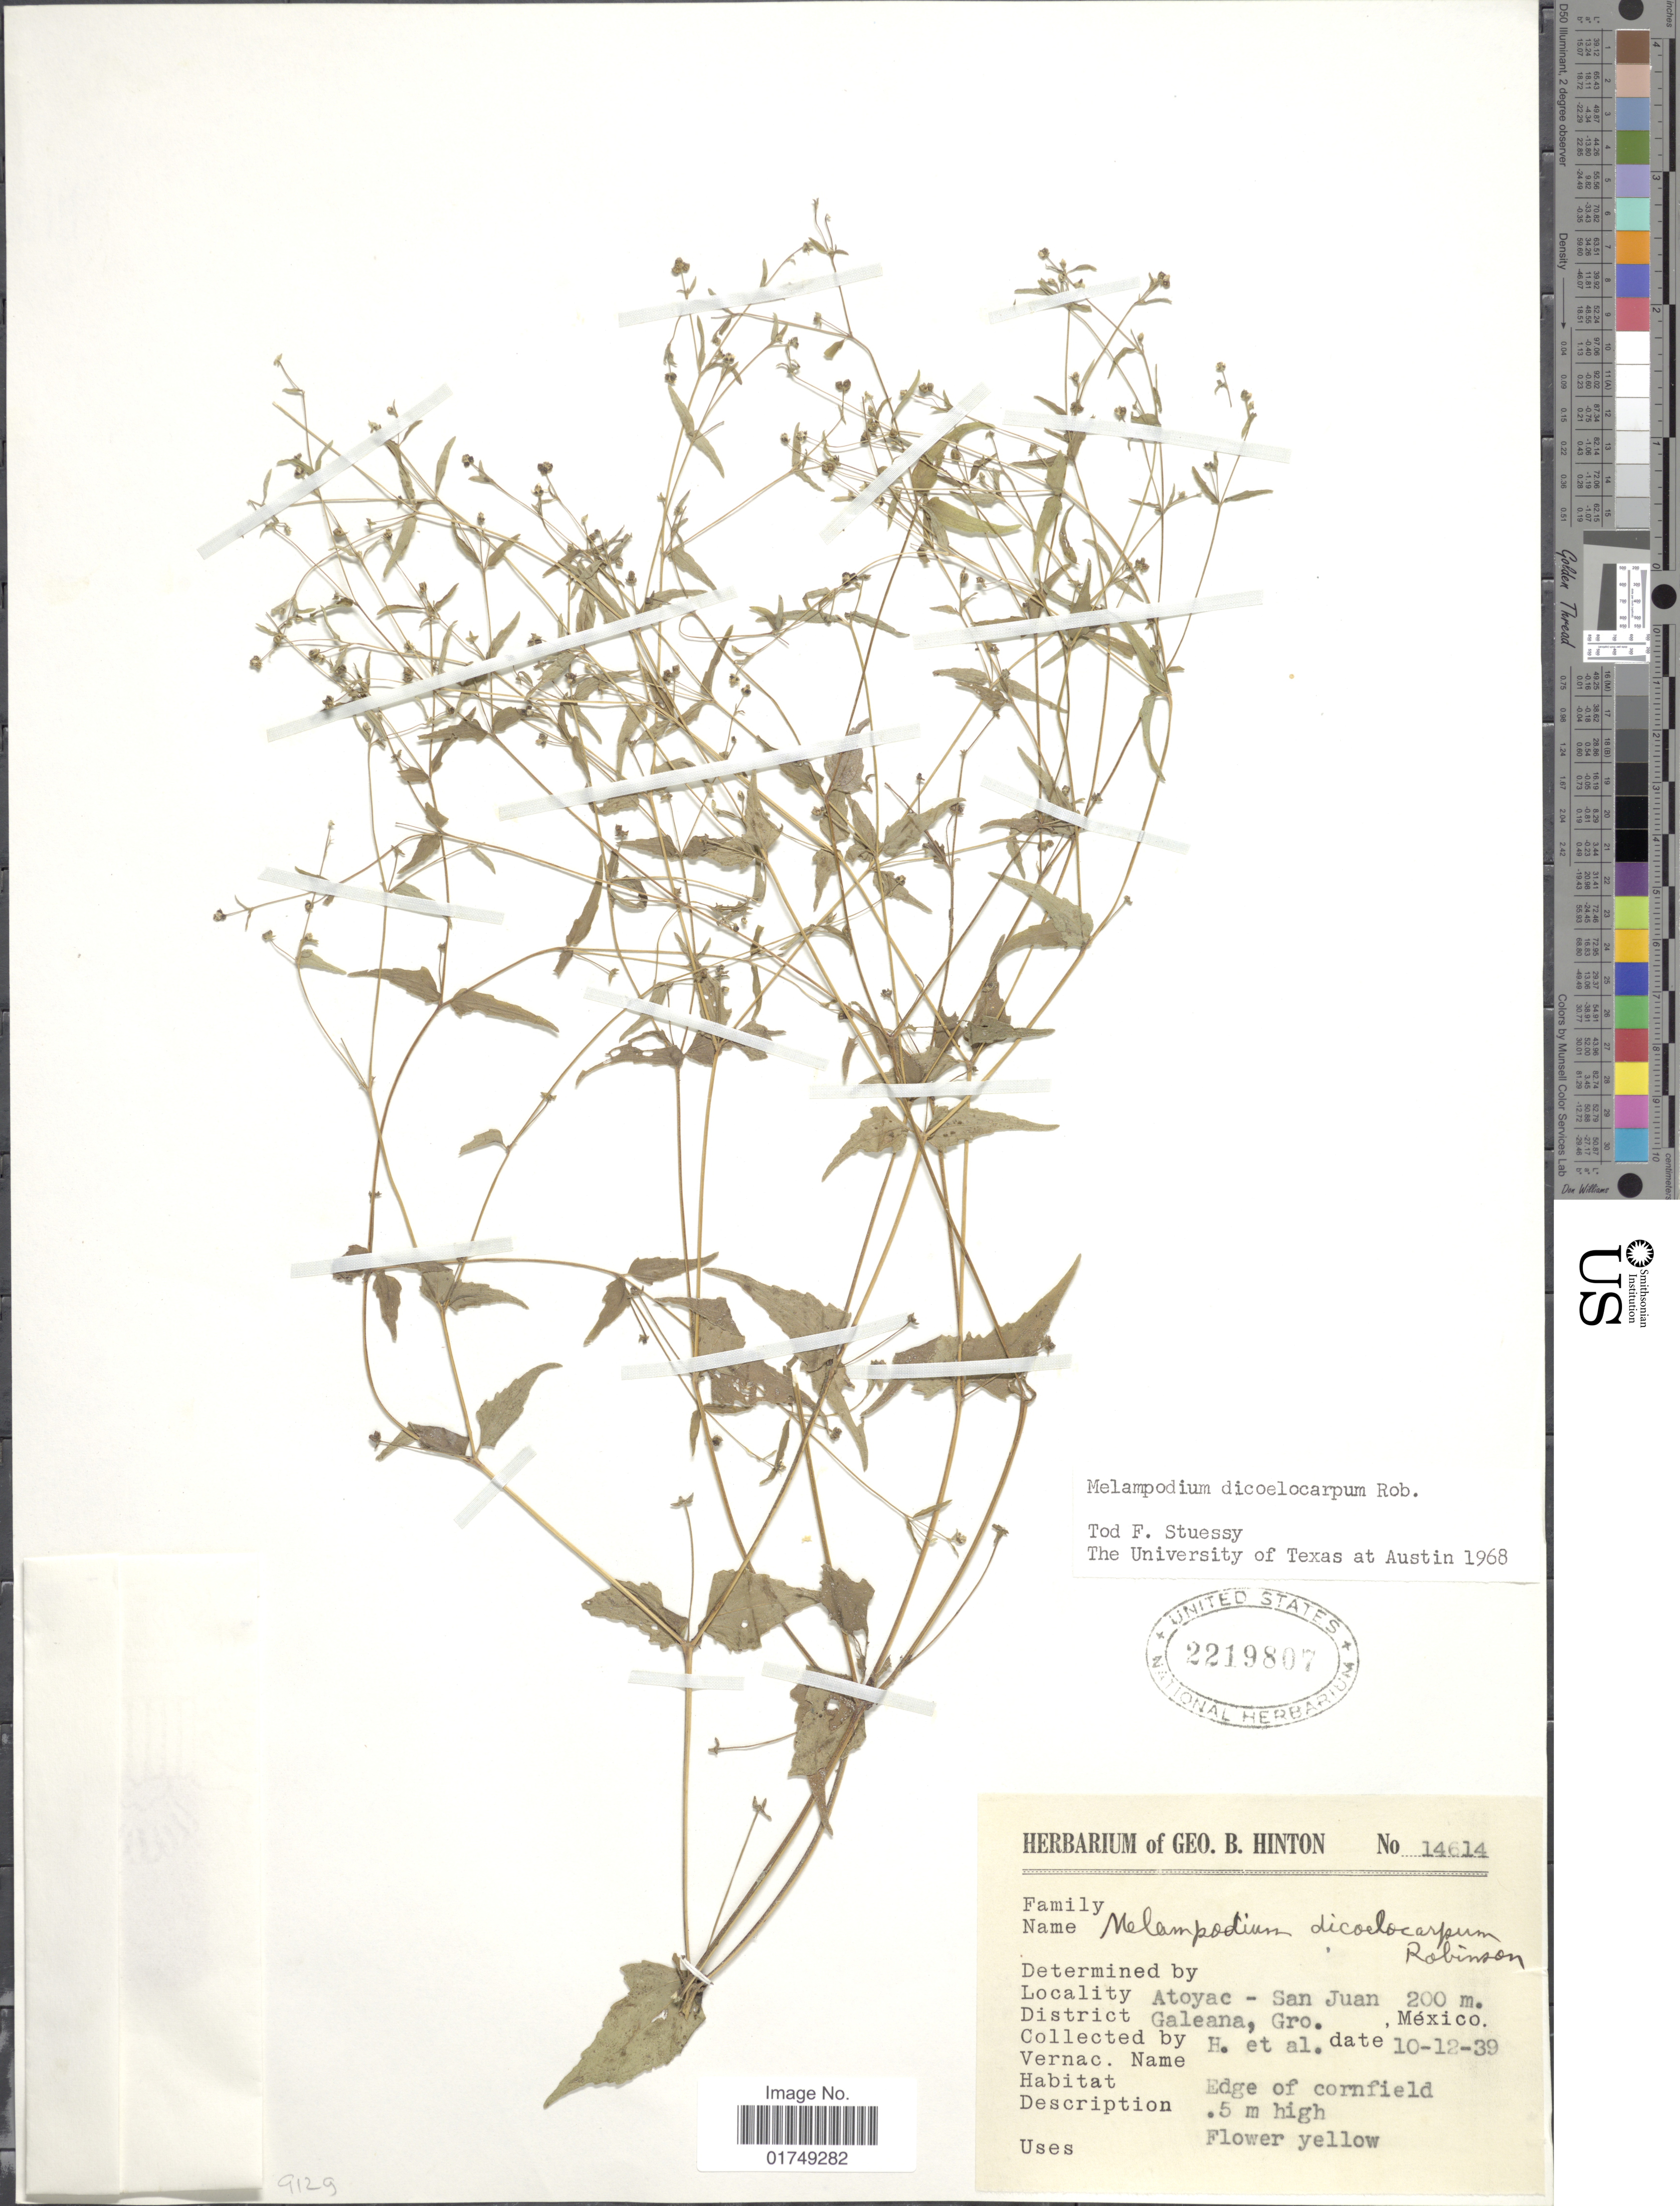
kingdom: Plantae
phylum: Tracheophyta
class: Magnoliopsida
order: Asterales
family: Asteraceae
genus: Melampodium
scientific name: Melampodium dicoelocarpum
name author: B.L. Rob.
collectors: G. B. Hinton & et al.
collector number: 14614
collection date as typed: Transcribed d/m/y: 12/10/39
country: Mexico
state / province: Guerrero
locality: Atoyac-San Juan, District Galeana, Gro.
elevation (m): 200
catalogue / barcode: US 2219807